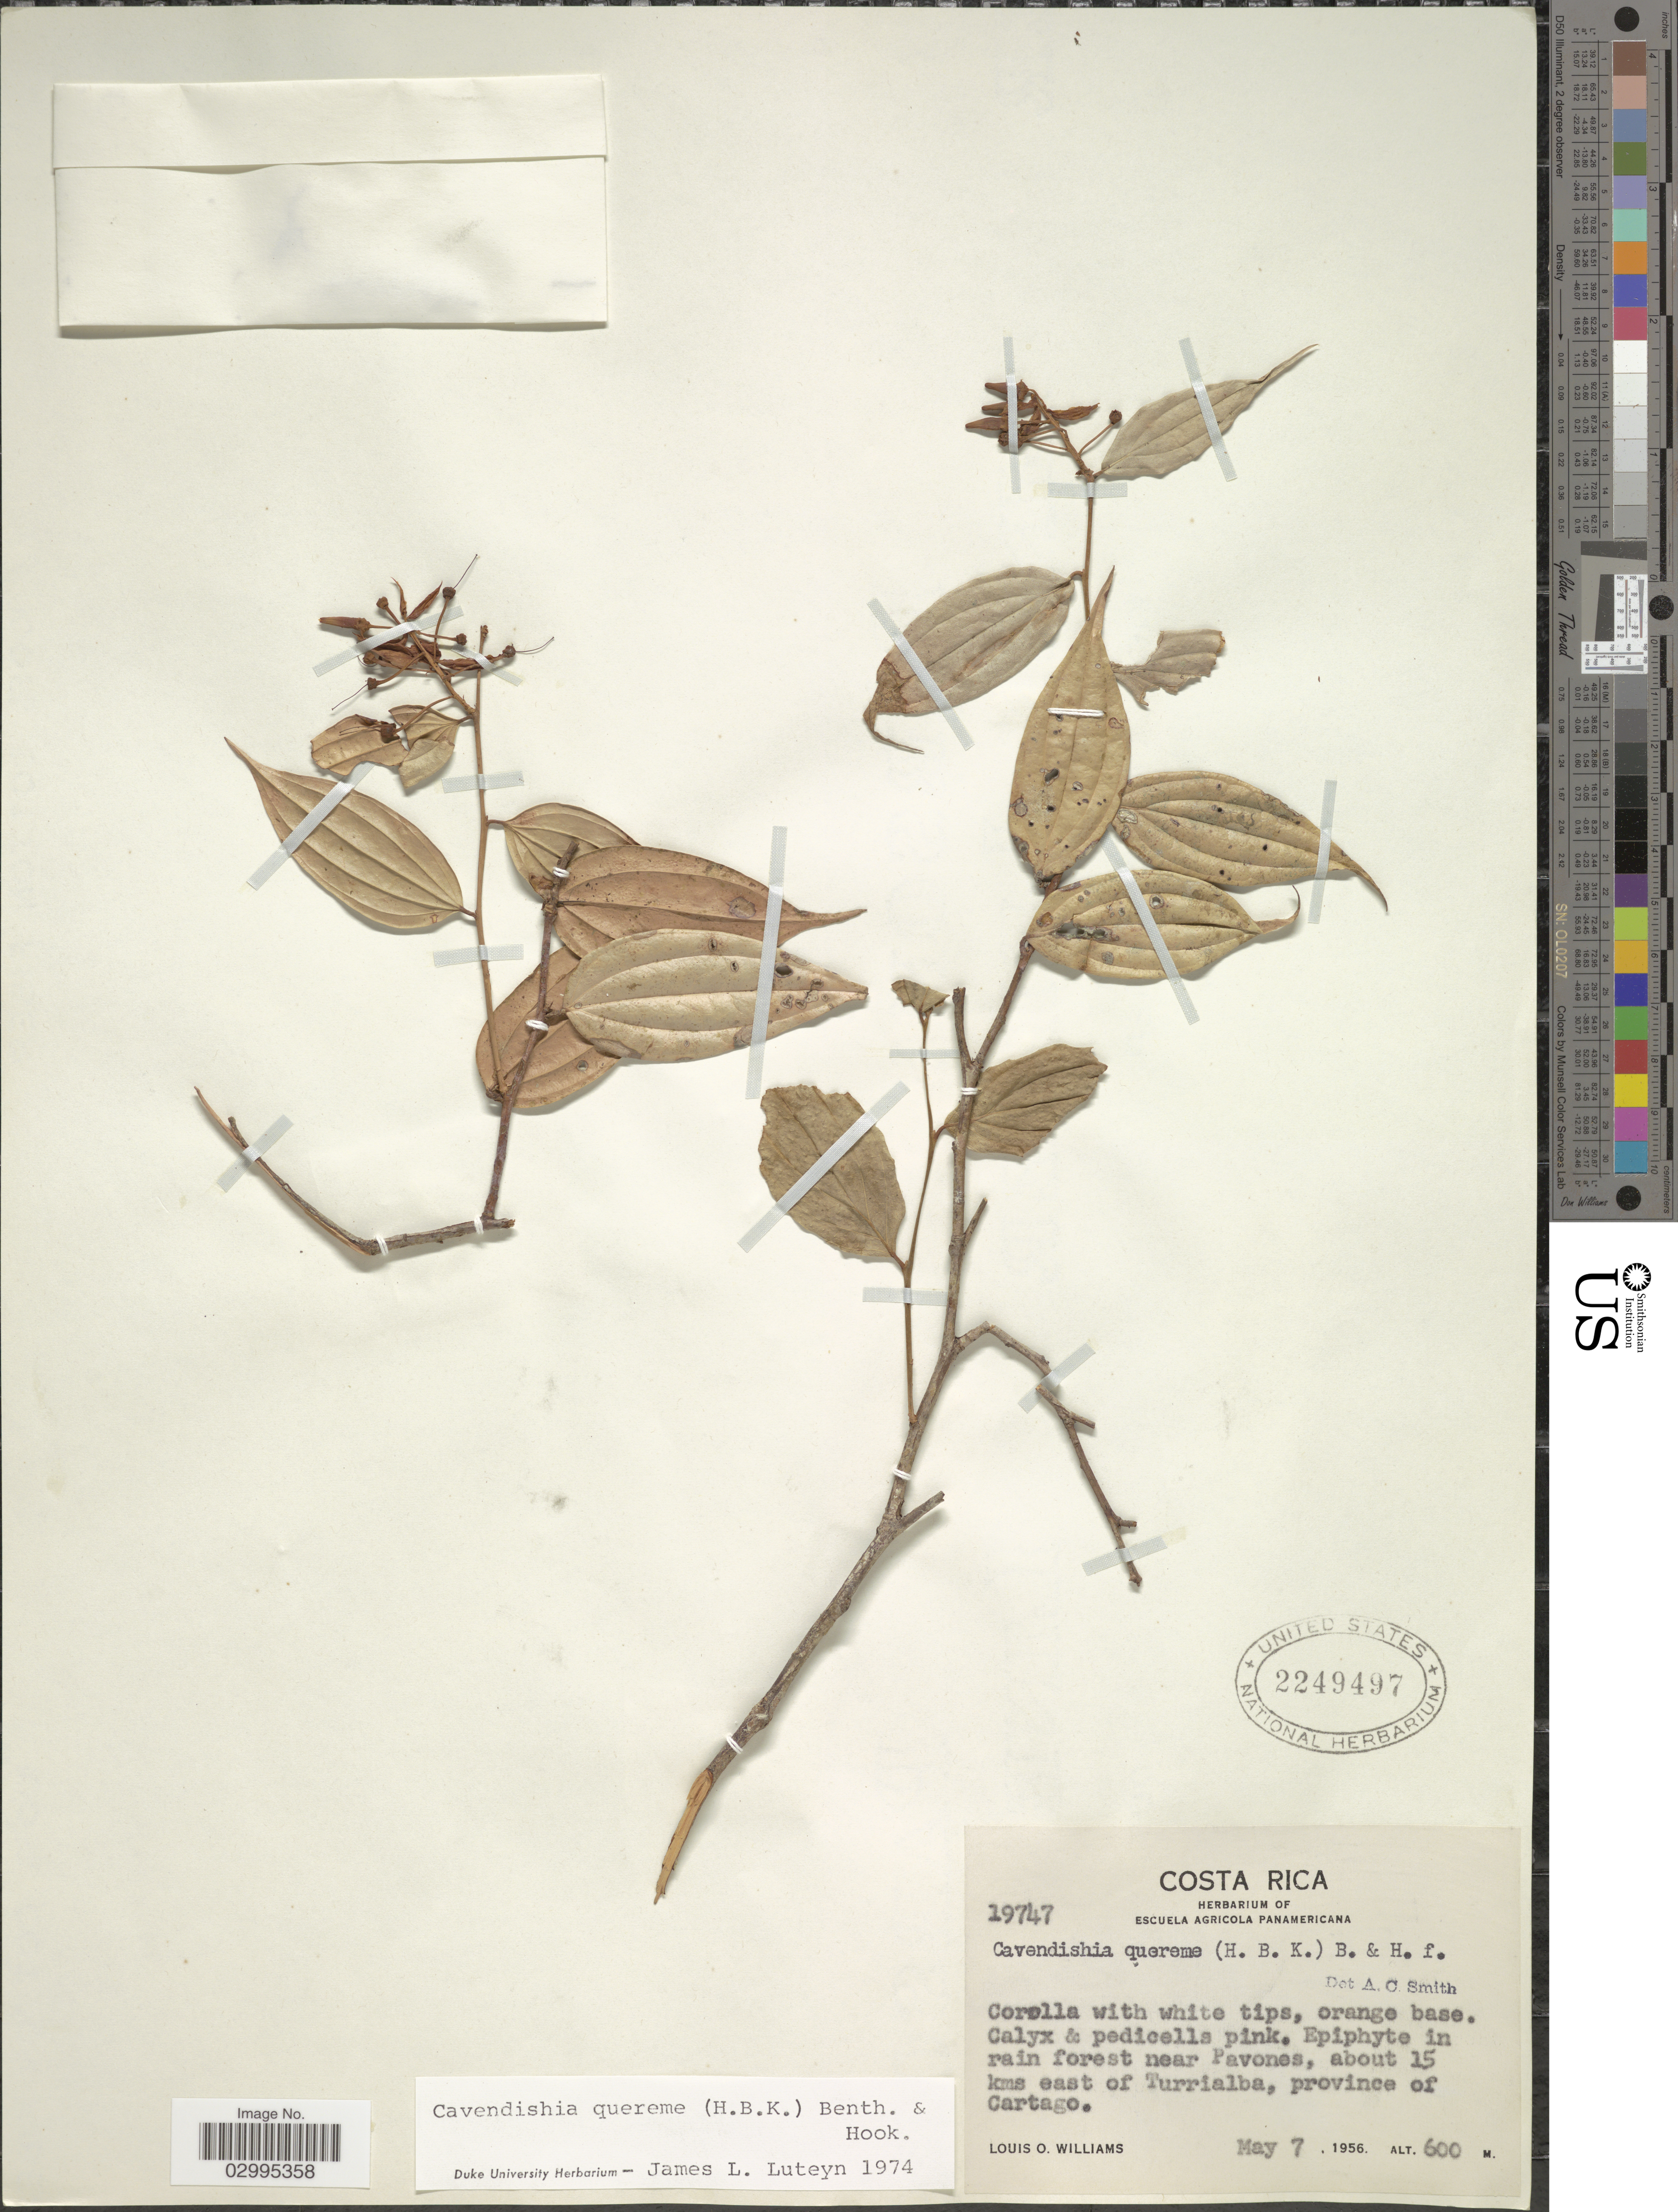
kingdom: Plantae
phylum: Tracheophyta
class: Magnoliopsida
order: Ericales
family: Ericaceae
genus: Cavendishia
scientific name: Cavendishia quereme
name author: (Kunth) Benth. & Hook. f.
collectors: L. O. Williams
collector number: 19747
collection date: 1956-05-07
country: Costa Rica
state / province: Cartago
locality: Rain forest near Pavones, about 15 km east of Turrialba.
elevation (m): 600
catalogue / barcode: US 2249497